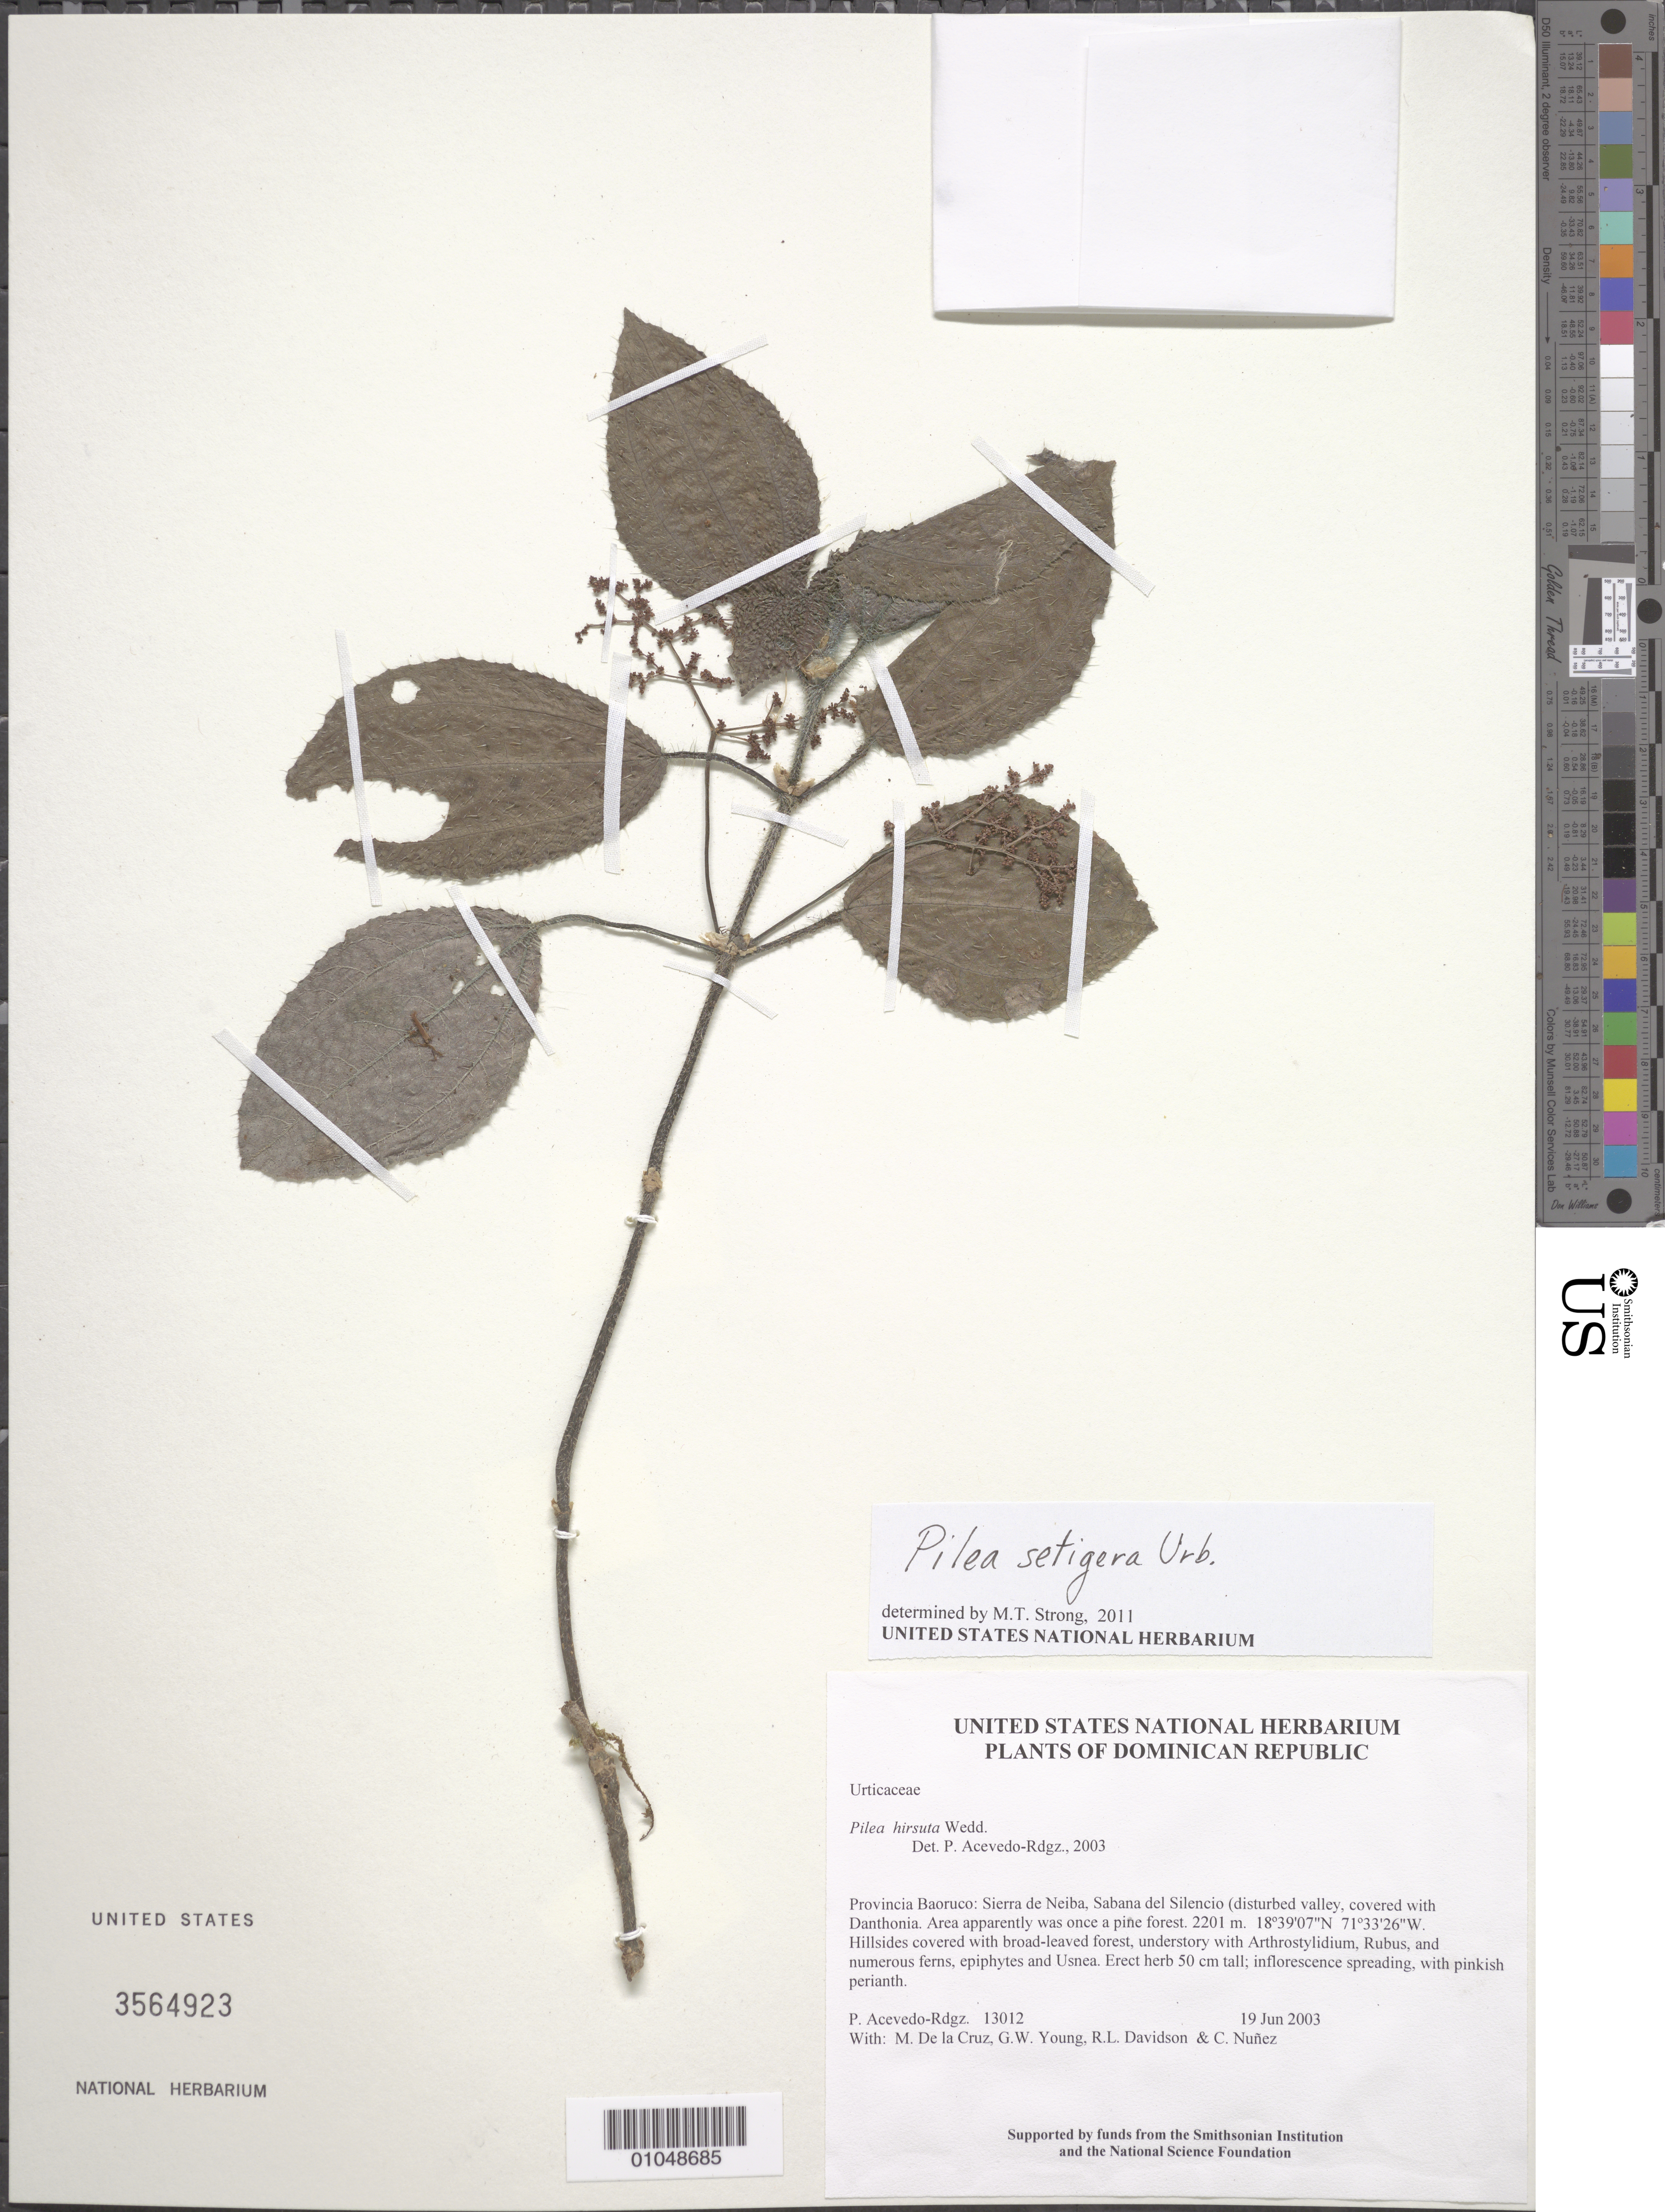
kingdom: Plantae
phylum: Tracheophyta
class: Magnoliopsida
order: Rosales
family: Urticaceae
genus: Pilea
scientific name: Pilea setigera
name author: Urb.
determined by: Strong, M. T., (US), Smithsonian Institution - National Museum of Natural History (UNITED STATES)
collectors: P. Acevedo-Rodr., M. de la Cruz, J. Rawlins, G. Young, R. Davidson & C. Nunez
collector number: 13012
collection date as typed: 19 Jun 2003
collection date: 2003-06-19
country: Dominican Republic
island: Hispaniola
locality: Provincia Baoruco: Sierra de Neiba, Sabana del Silencio (disturbed valley, covered with Danthonia. Area apparently was once a pine forest.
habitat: Hillsides covered with broad-leaved forest, understory with Arthrostylidium, Rubus, and numerous ferns, epiphytes and Usnea.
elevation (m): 2201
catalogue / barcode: US 3564923